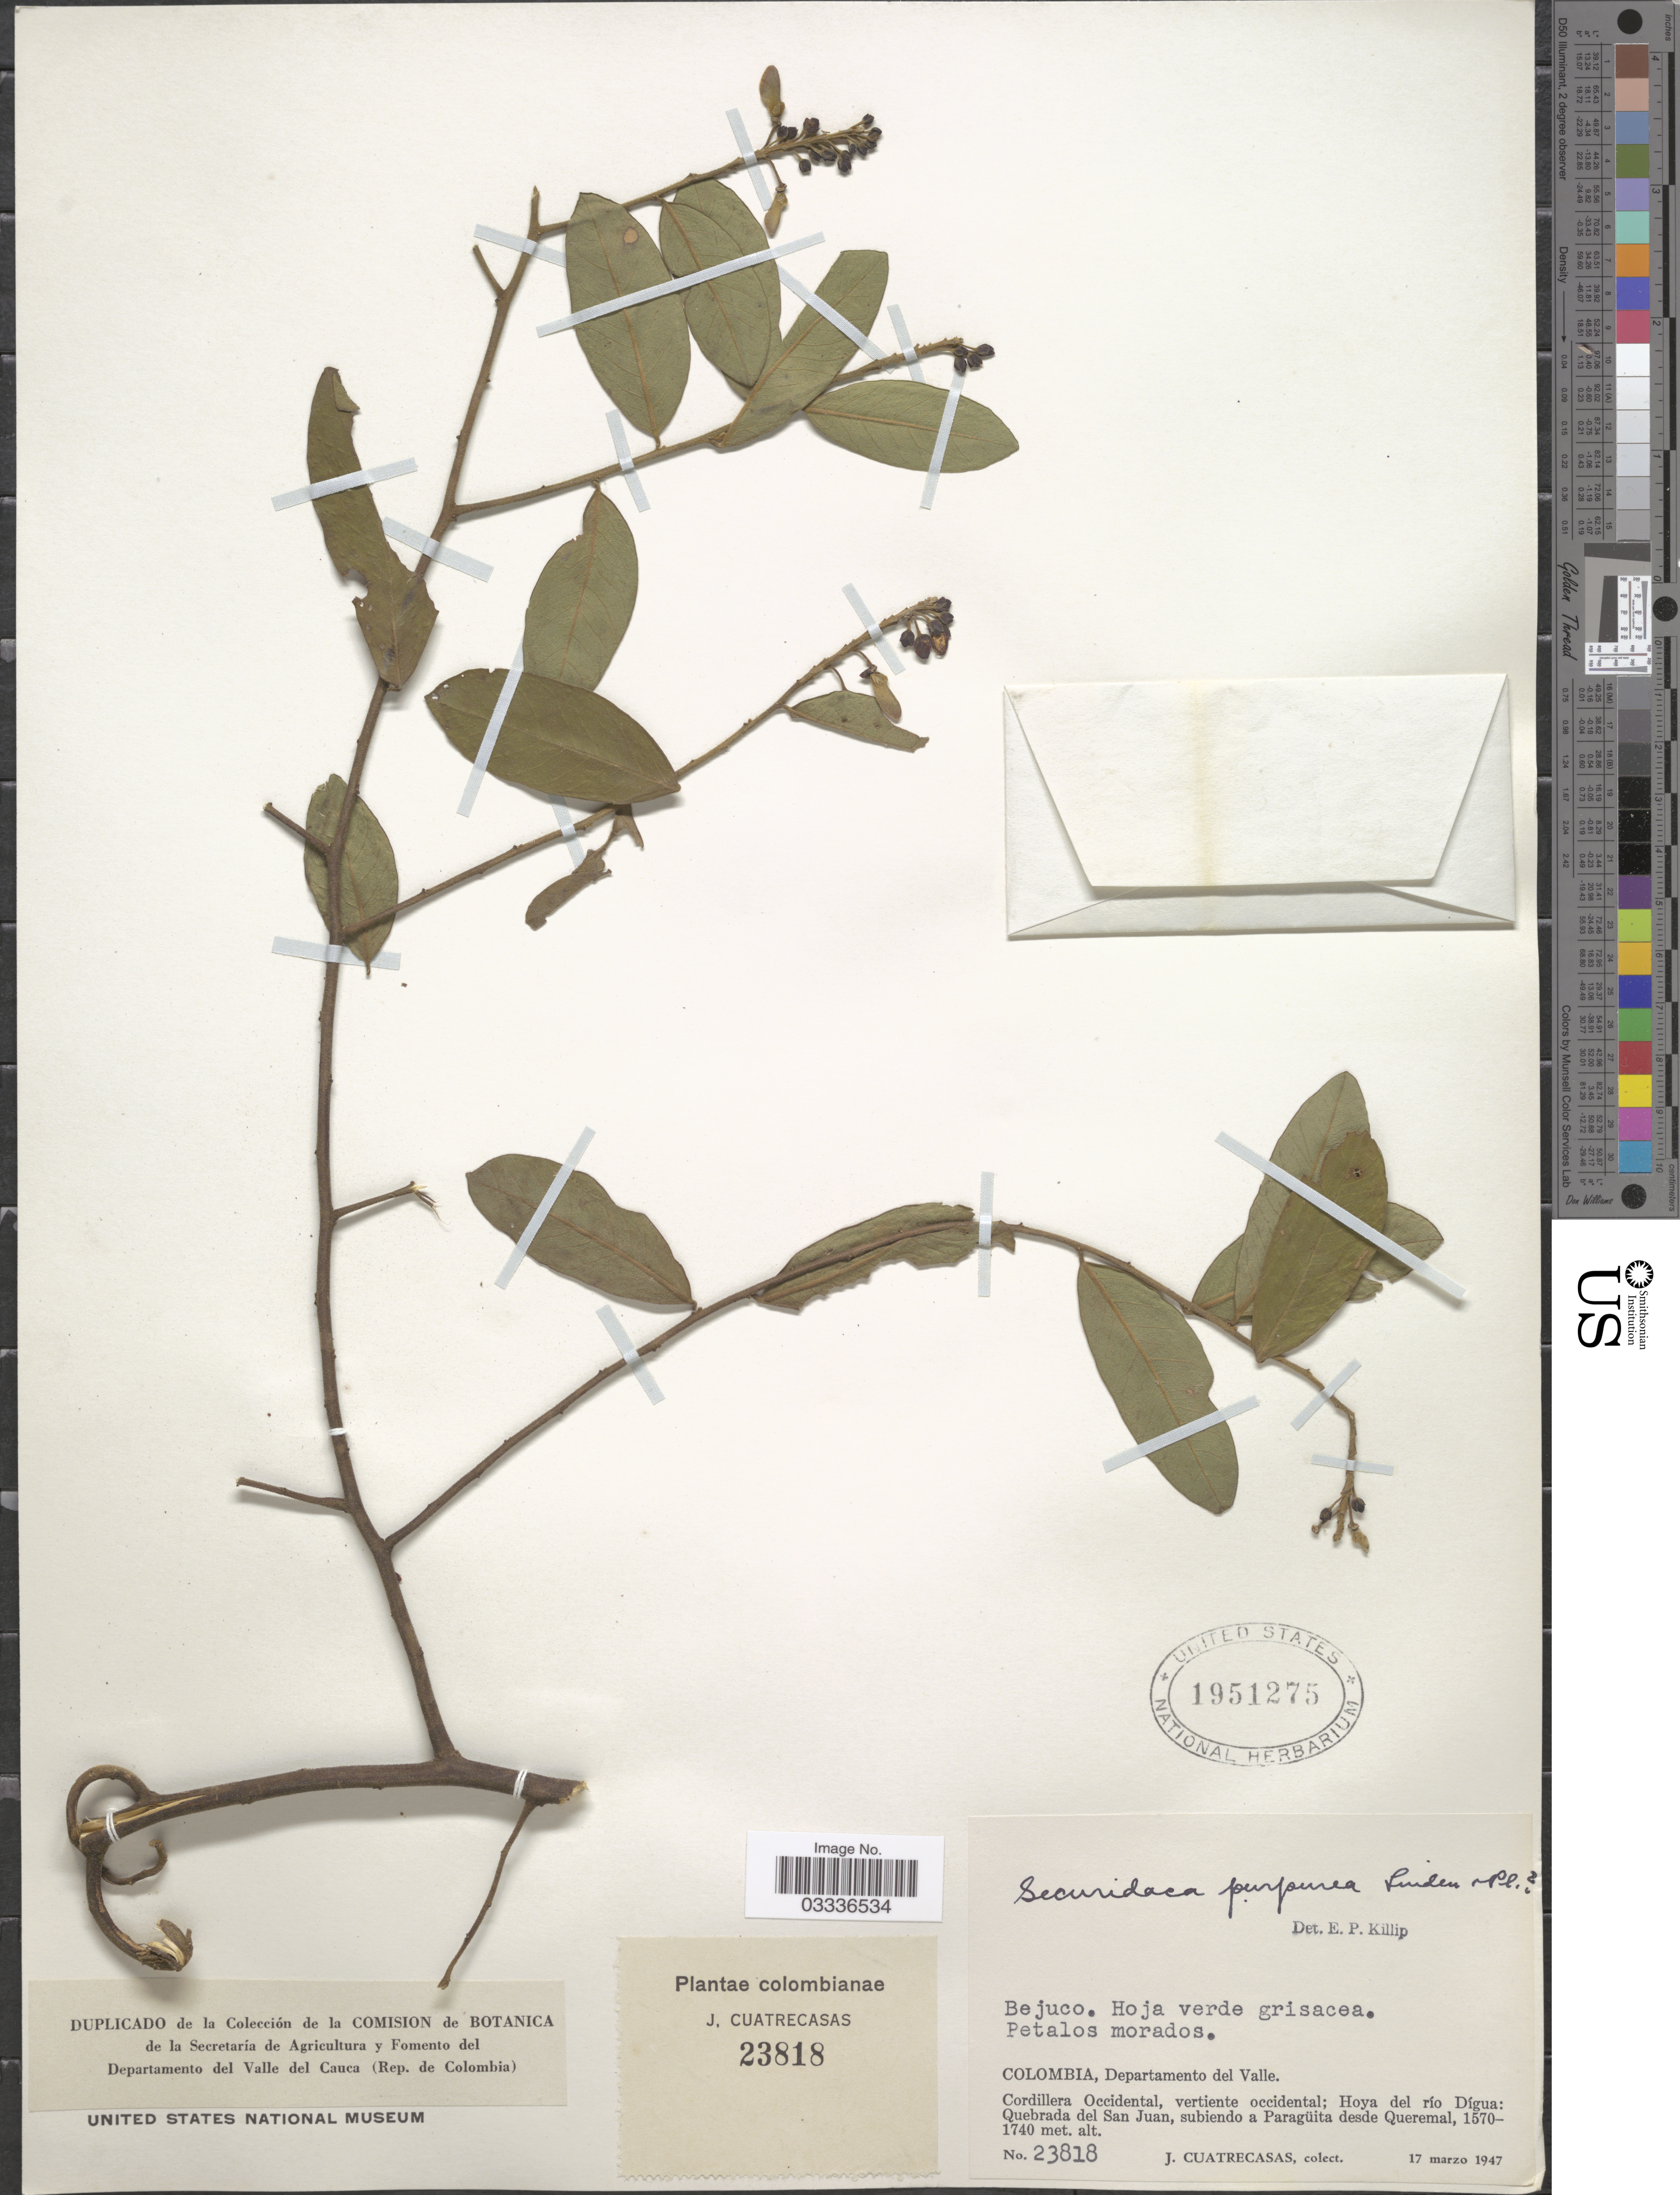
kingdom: Plantae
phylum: Tracheophyta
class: Magnoliopsida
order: Fabales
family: Polygalaceae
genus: Securidaca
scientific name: Securidaca purpurea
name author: B.L. Linden ex Planch.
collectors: J. Cuatrecasas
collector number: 23818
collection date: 1947-03-17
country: Colombia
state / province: Valle del Cauca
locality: Departamento del Valle. Cordillera Occidental, vertiente occidental; Hoya del río Dígua: Quebrada del San Juan, subiendo a Paragüita desde Queremal.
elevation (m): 1570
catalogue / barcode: US 1951275